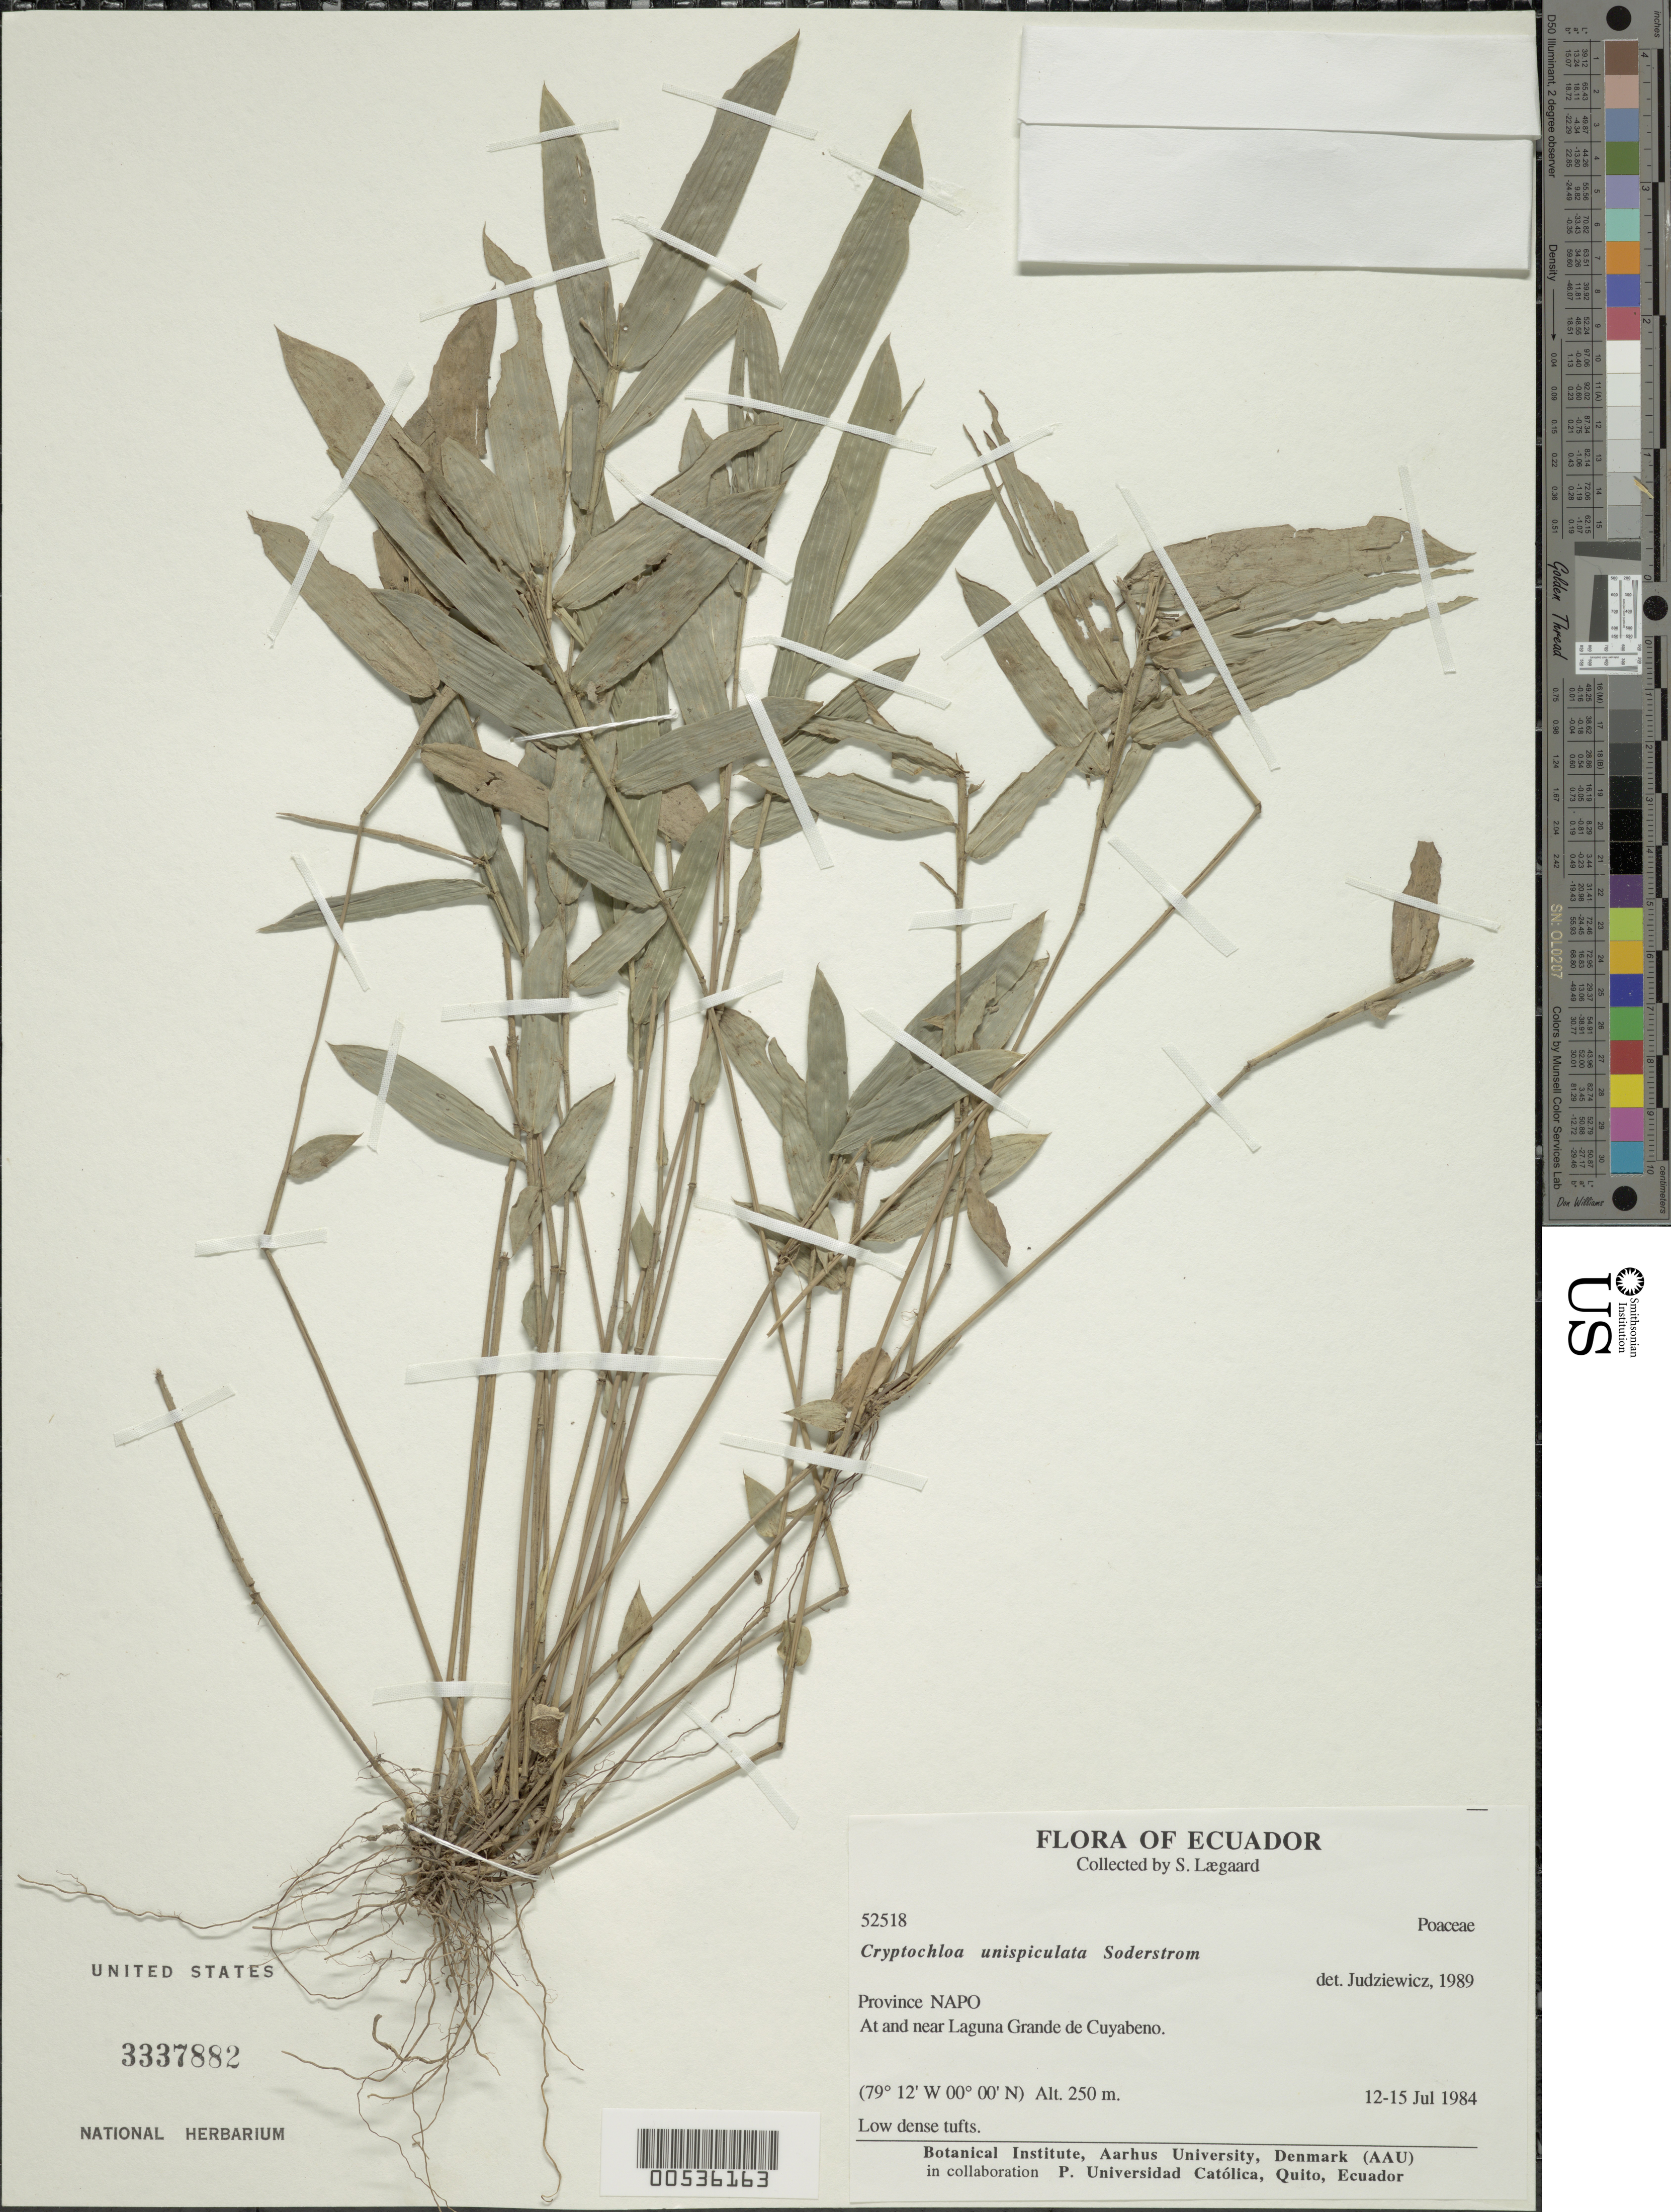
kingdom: Plantae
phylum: Tracheophyta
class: Liliopsida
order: Poales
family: Poaceae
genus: Cryptochloa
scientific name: Cryptochloa unispiculata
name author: Soderstr.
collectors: S. Lægaard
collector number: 52518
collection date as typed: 12 Jul 1984 to 15 Jul 1984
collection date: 1984-07-12/1984-07-15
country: Ecuador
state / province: Napo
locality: Near Laguna Grande de cuyabeno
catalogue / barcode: US 3377882